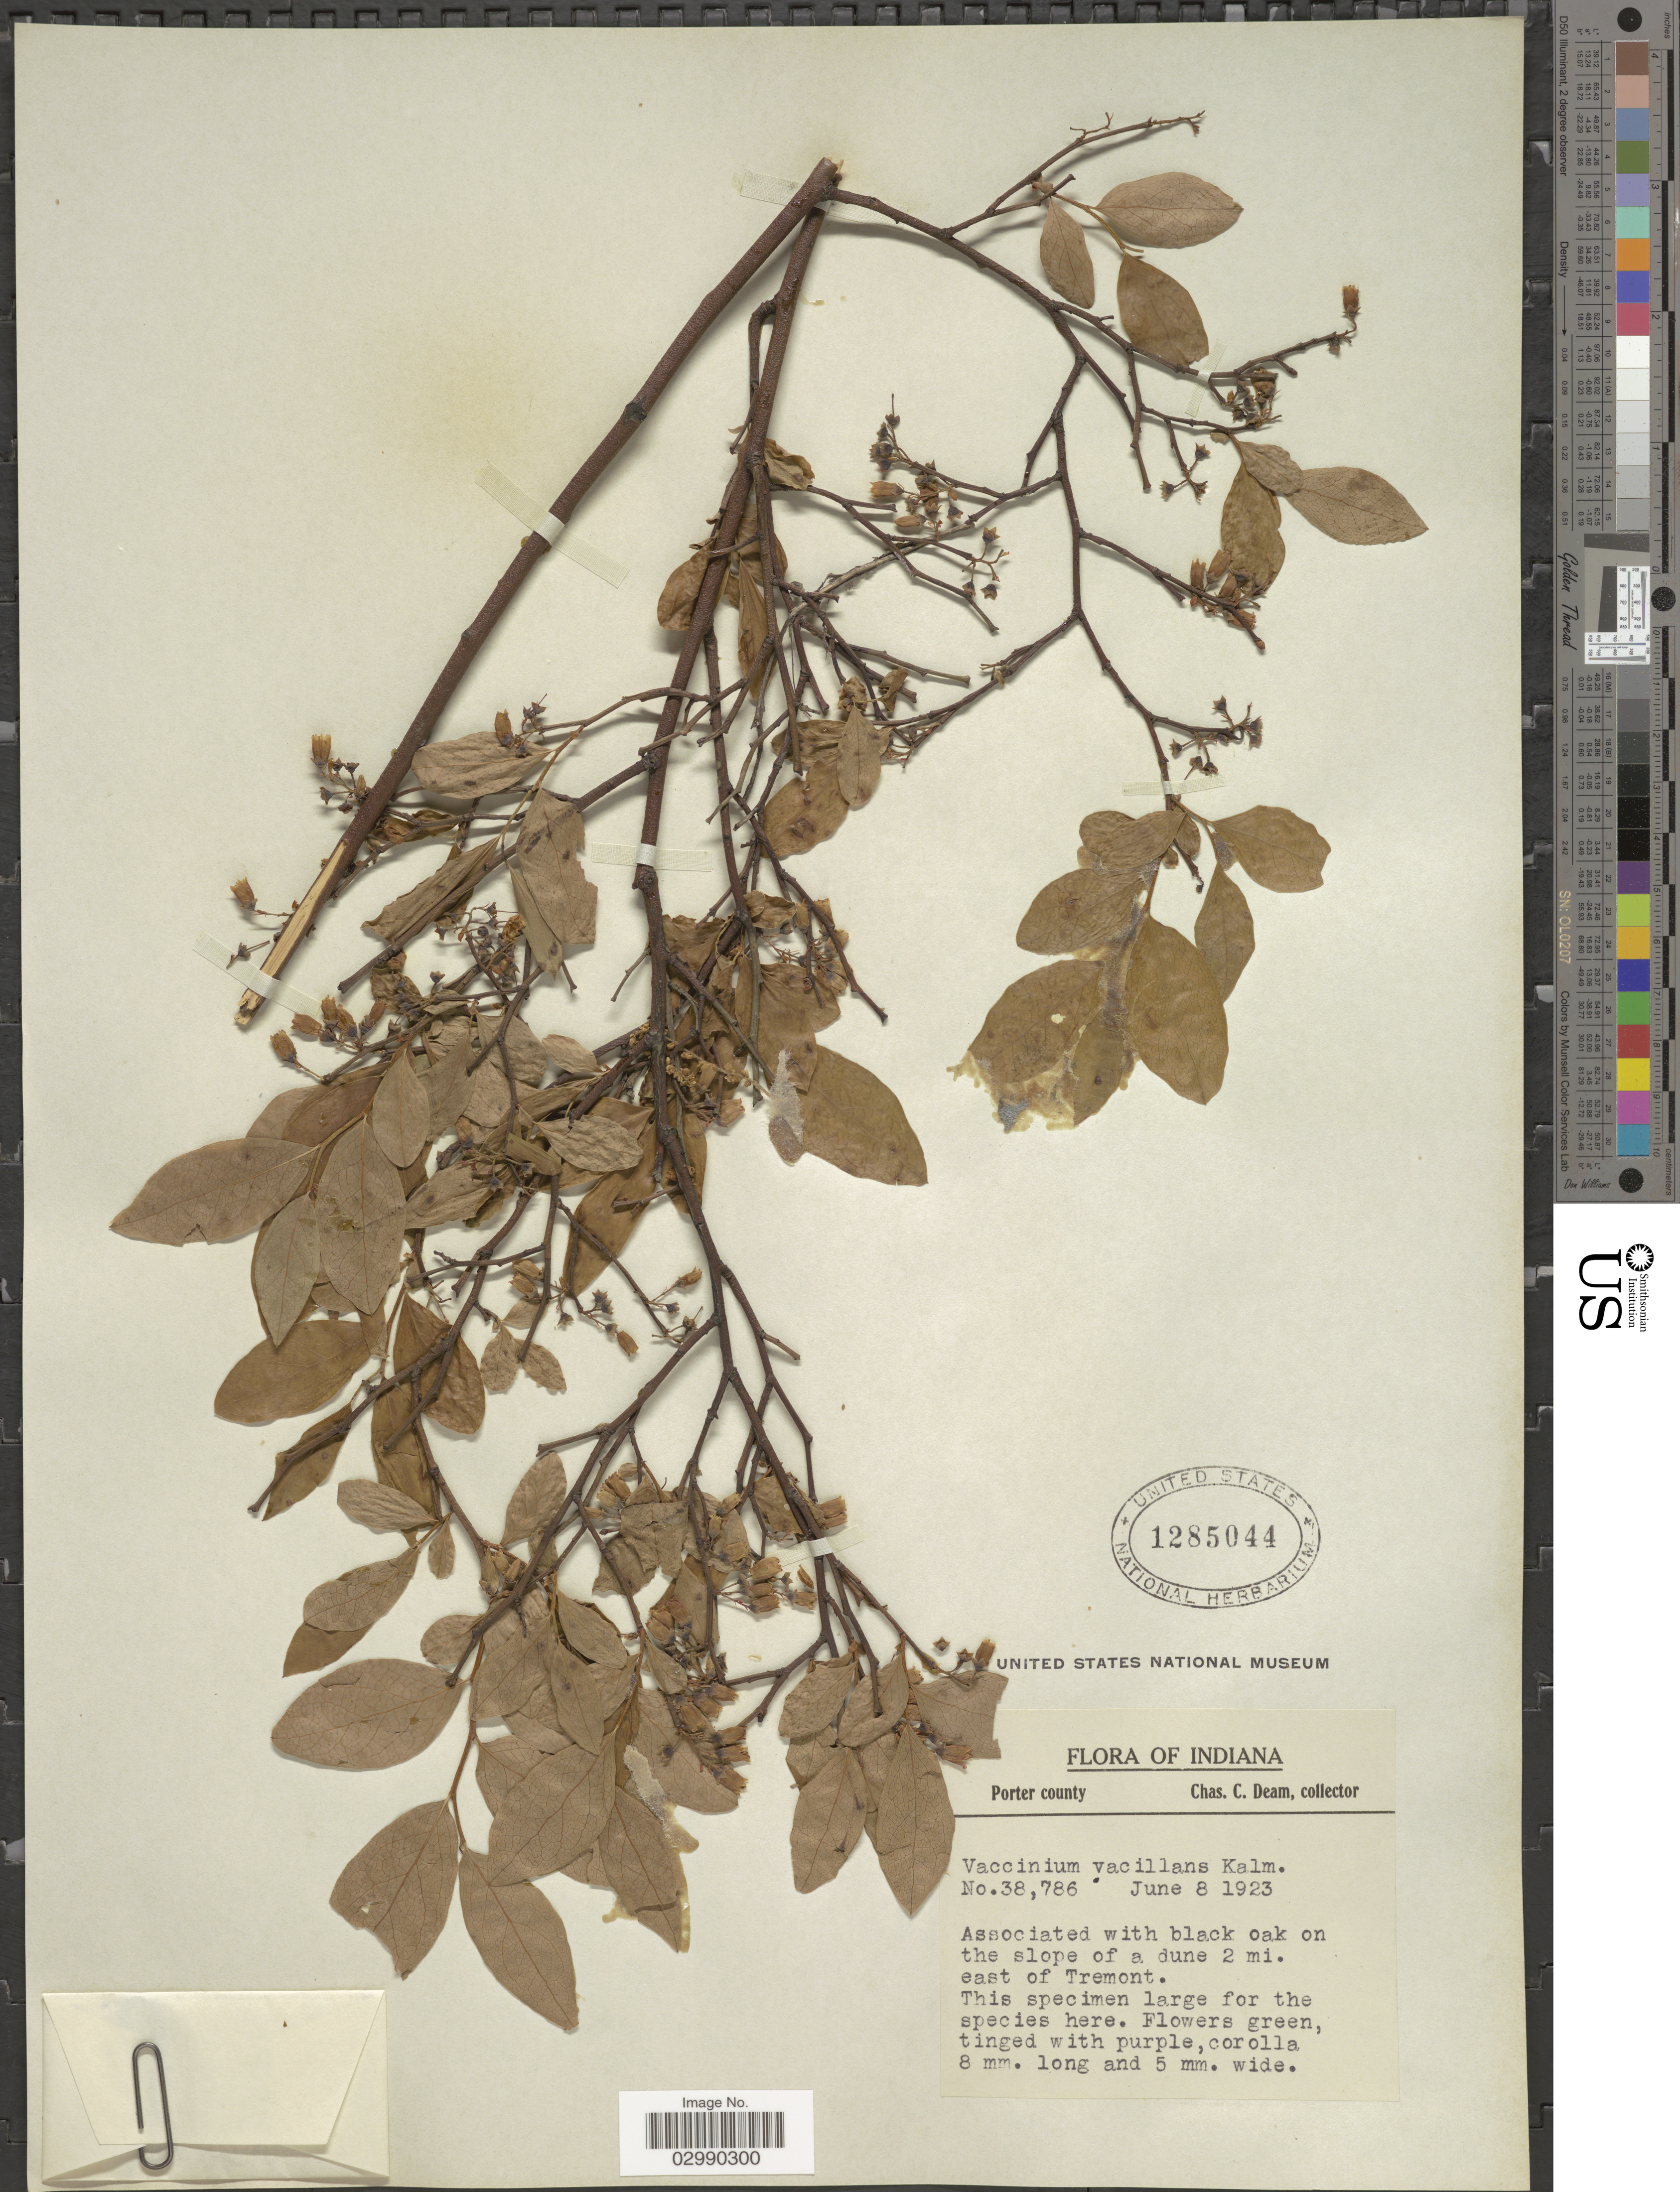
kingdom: Plantae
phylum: Tracheophyta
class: Magnoliopsida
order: Ericales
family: Ericaceae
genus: Vaccinium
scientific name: Vaccinium vacillans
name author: Kalm ex Torr.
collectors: C. Deam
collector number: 38786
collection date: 1923-06-08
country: United States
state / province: Indiana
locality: Porter County, Associated with black oak on the slope of a dune 2 mi. east of Tremont.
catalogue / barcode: US 1285044